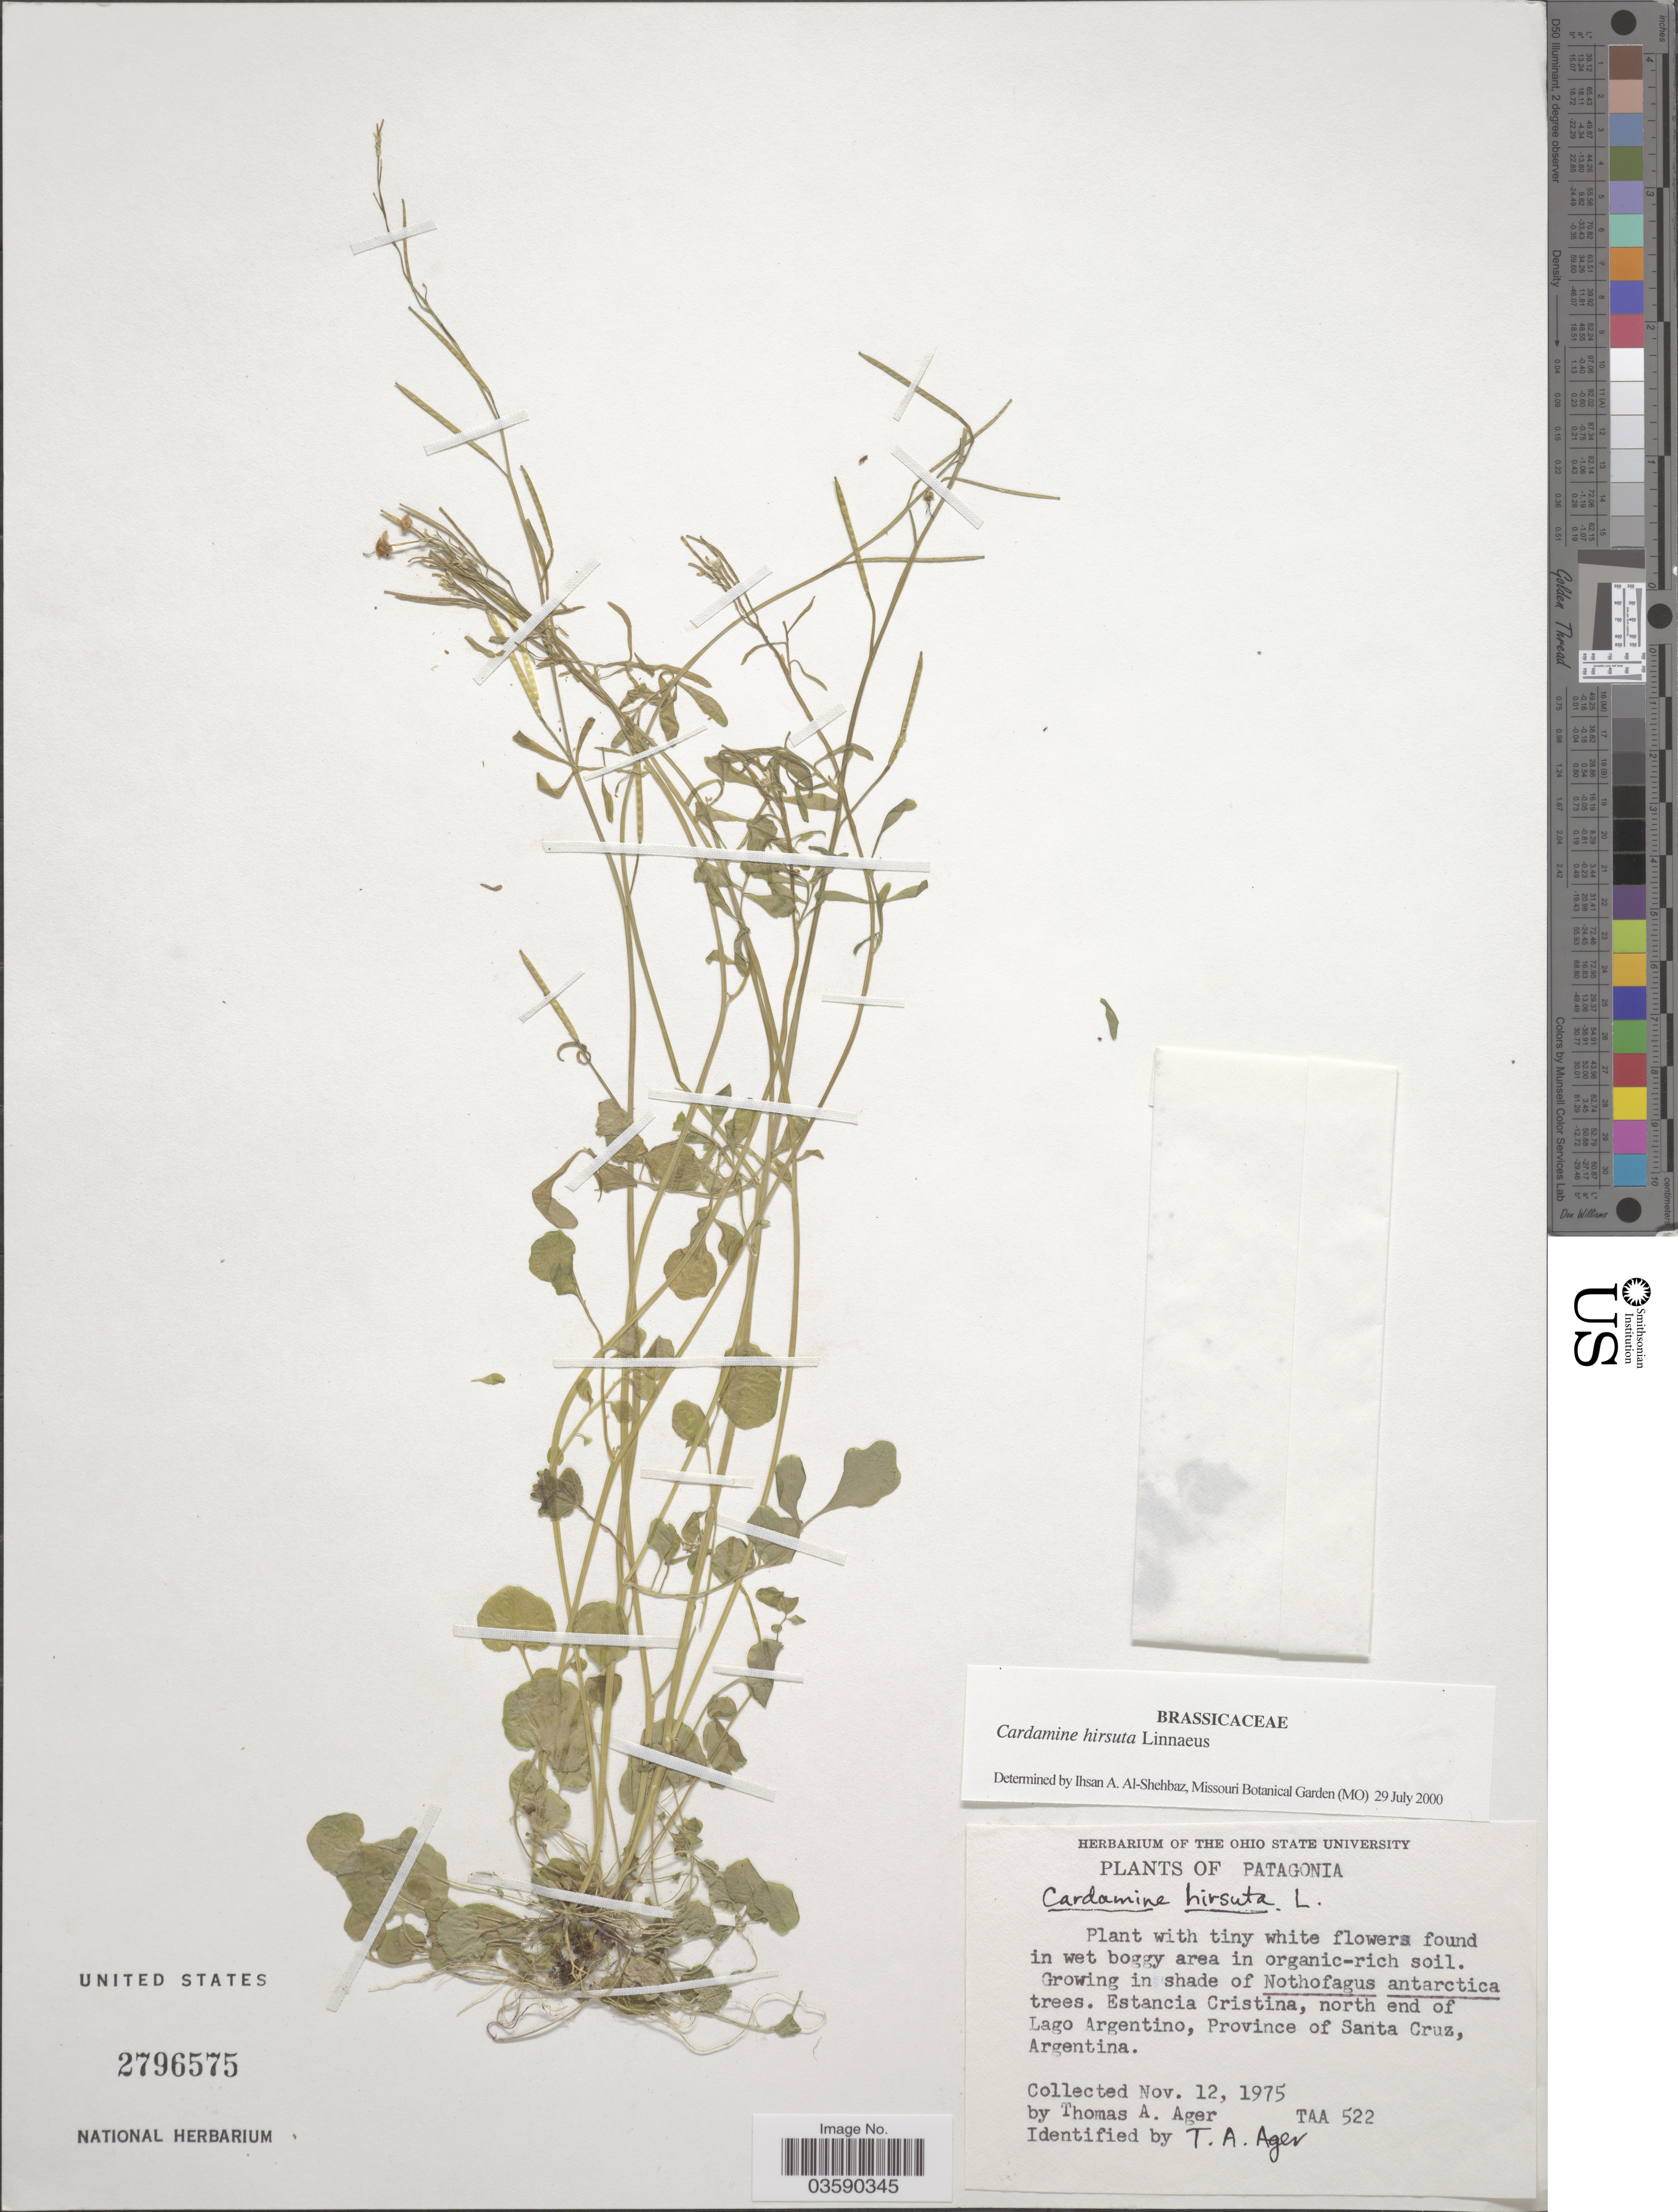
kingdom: Plantae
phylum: Tracheophyta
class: Magnoliopsida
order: Brassicales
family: Brassicaceae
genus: Cardamine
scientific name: Cardamine hirsuta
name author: L.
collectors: T. A. Ager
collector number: TAA 522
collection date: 1975-11-12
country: Argentina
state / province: Santa Cruz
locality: Patagonia, Estancia Cristina, north end of Lago Argentino.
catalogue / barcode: US 2796575